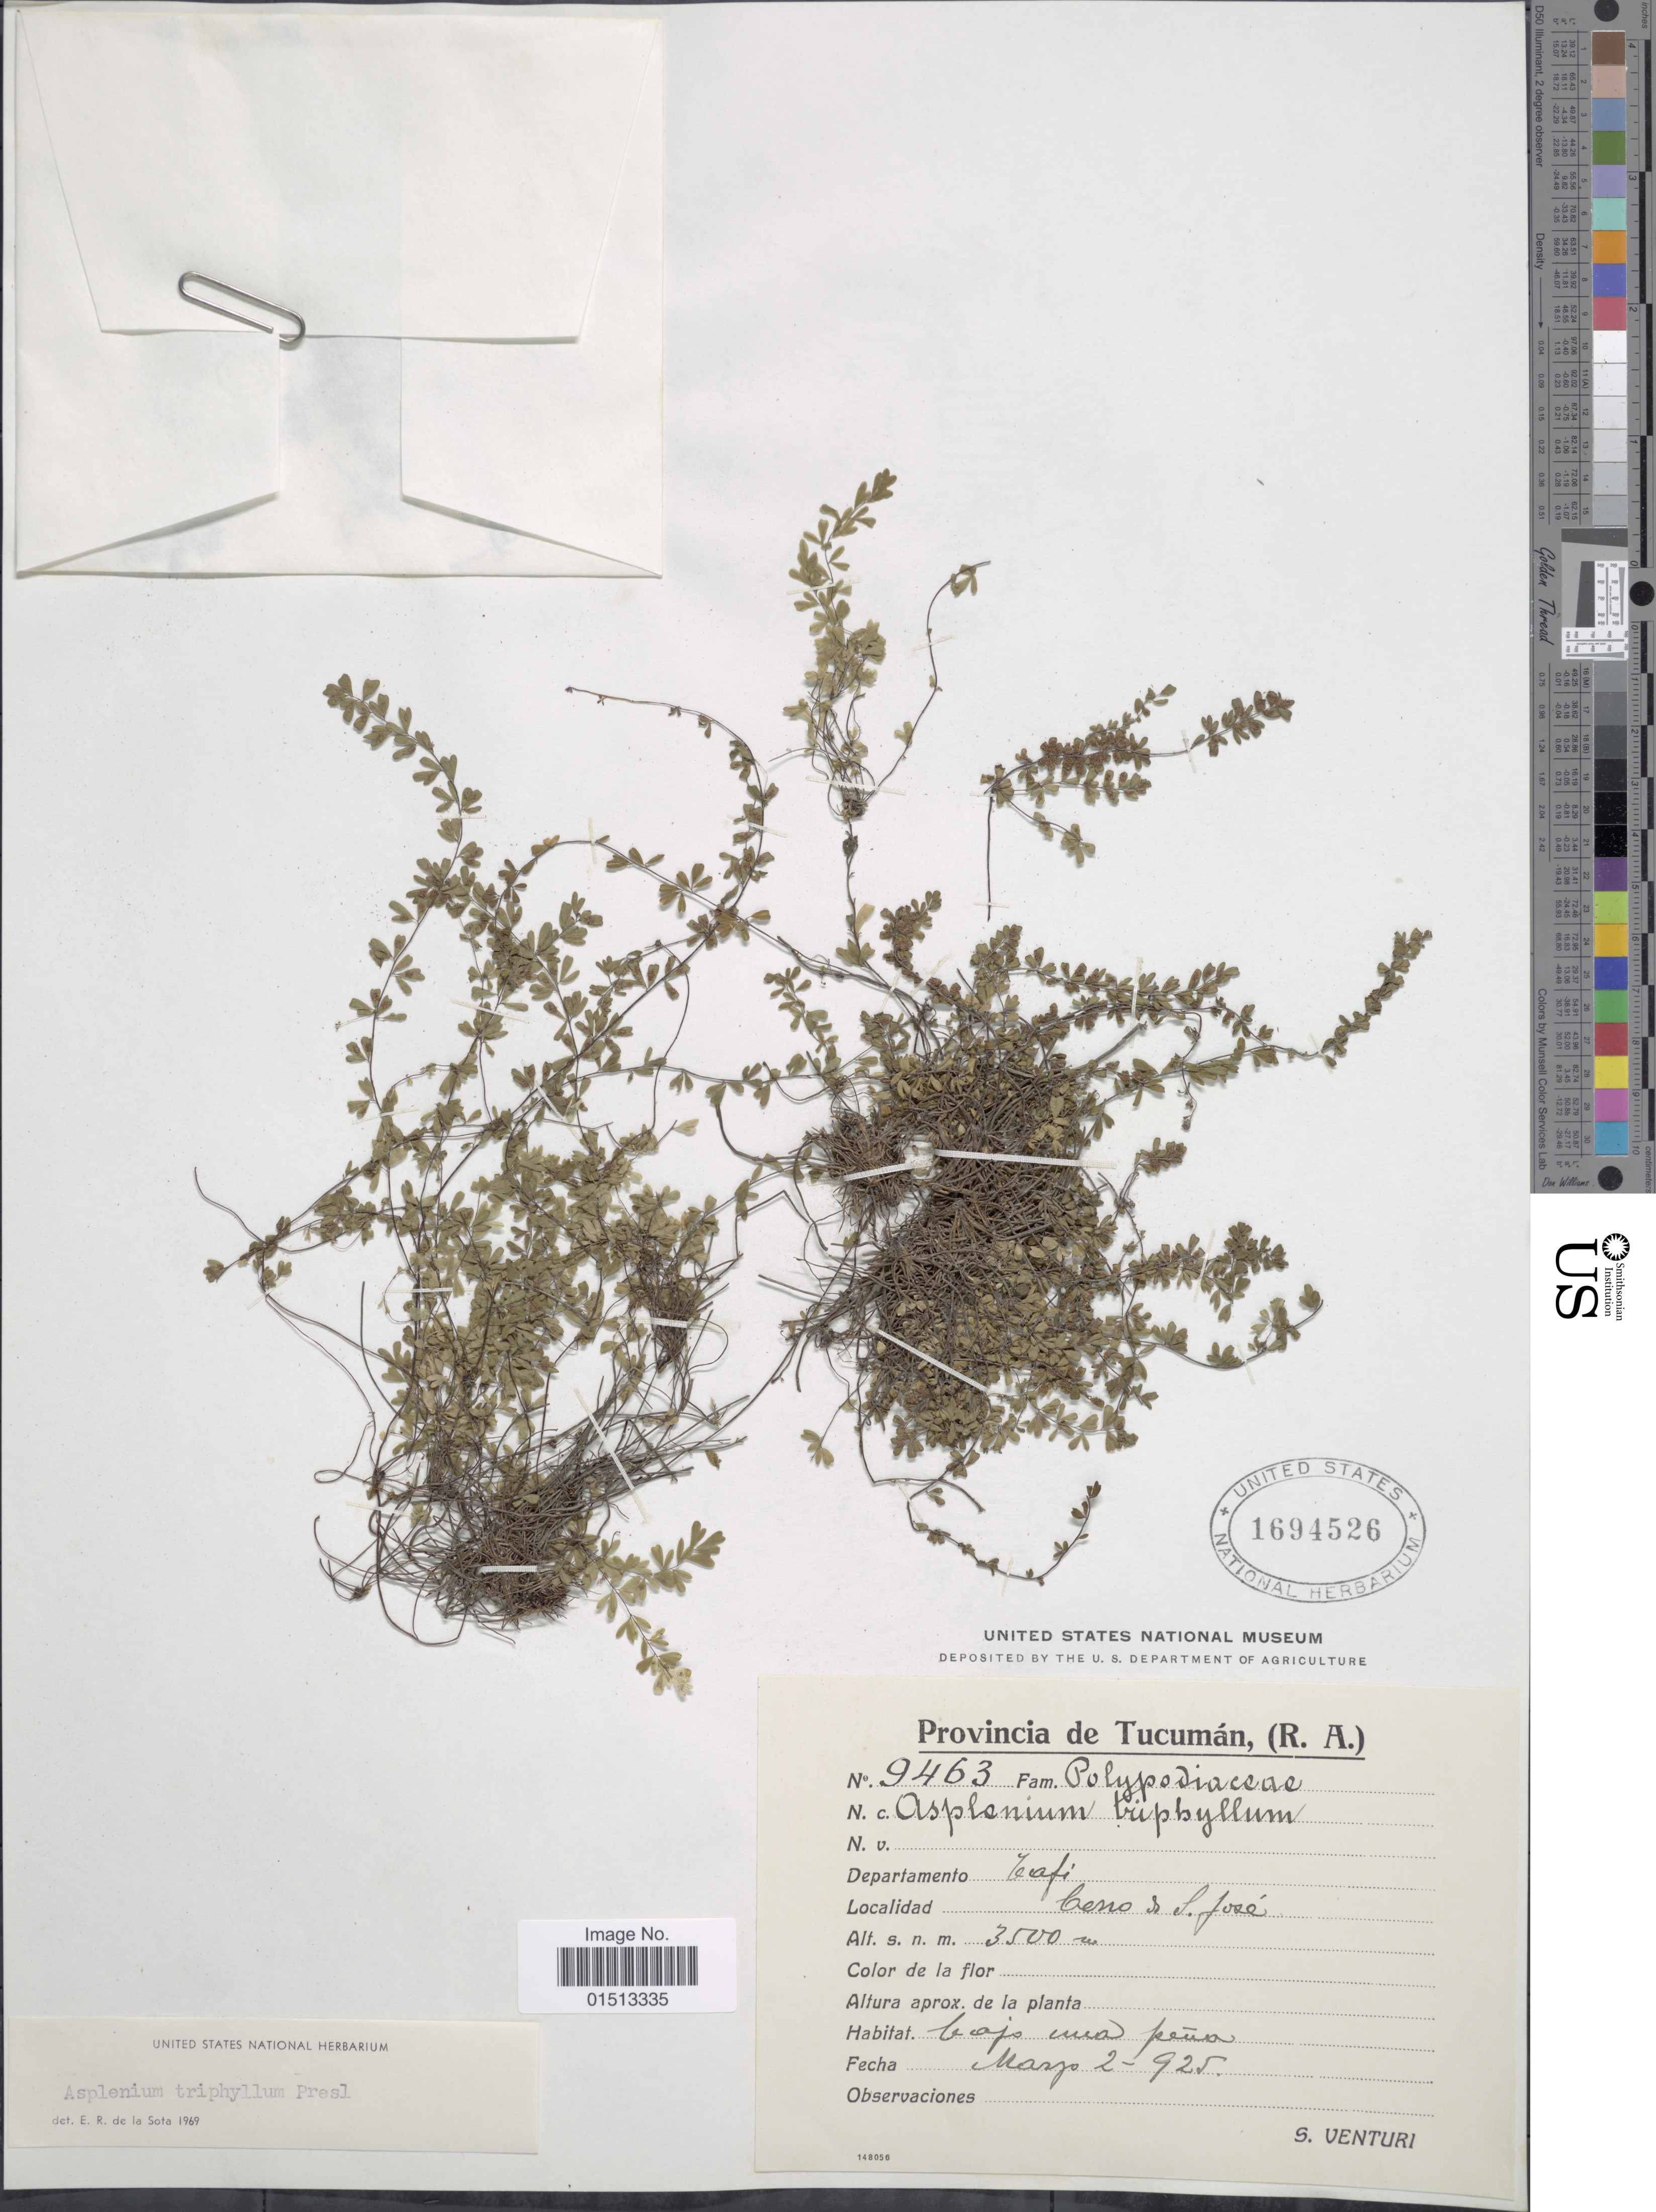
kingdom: Plantae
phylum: Tracheophyta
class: Polypodiopsida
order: Polypodiales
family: Aspleniaceae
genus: Asplenium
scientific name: Asplenium triphyllum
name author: C. Presl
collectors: S. Venturi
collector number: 9463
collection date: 1925-03-02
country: Argentina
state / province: Tucuman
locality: (R.A.) Dep. Tafi, cerro s. S. José.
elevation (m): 3500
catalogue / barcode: US 1694526